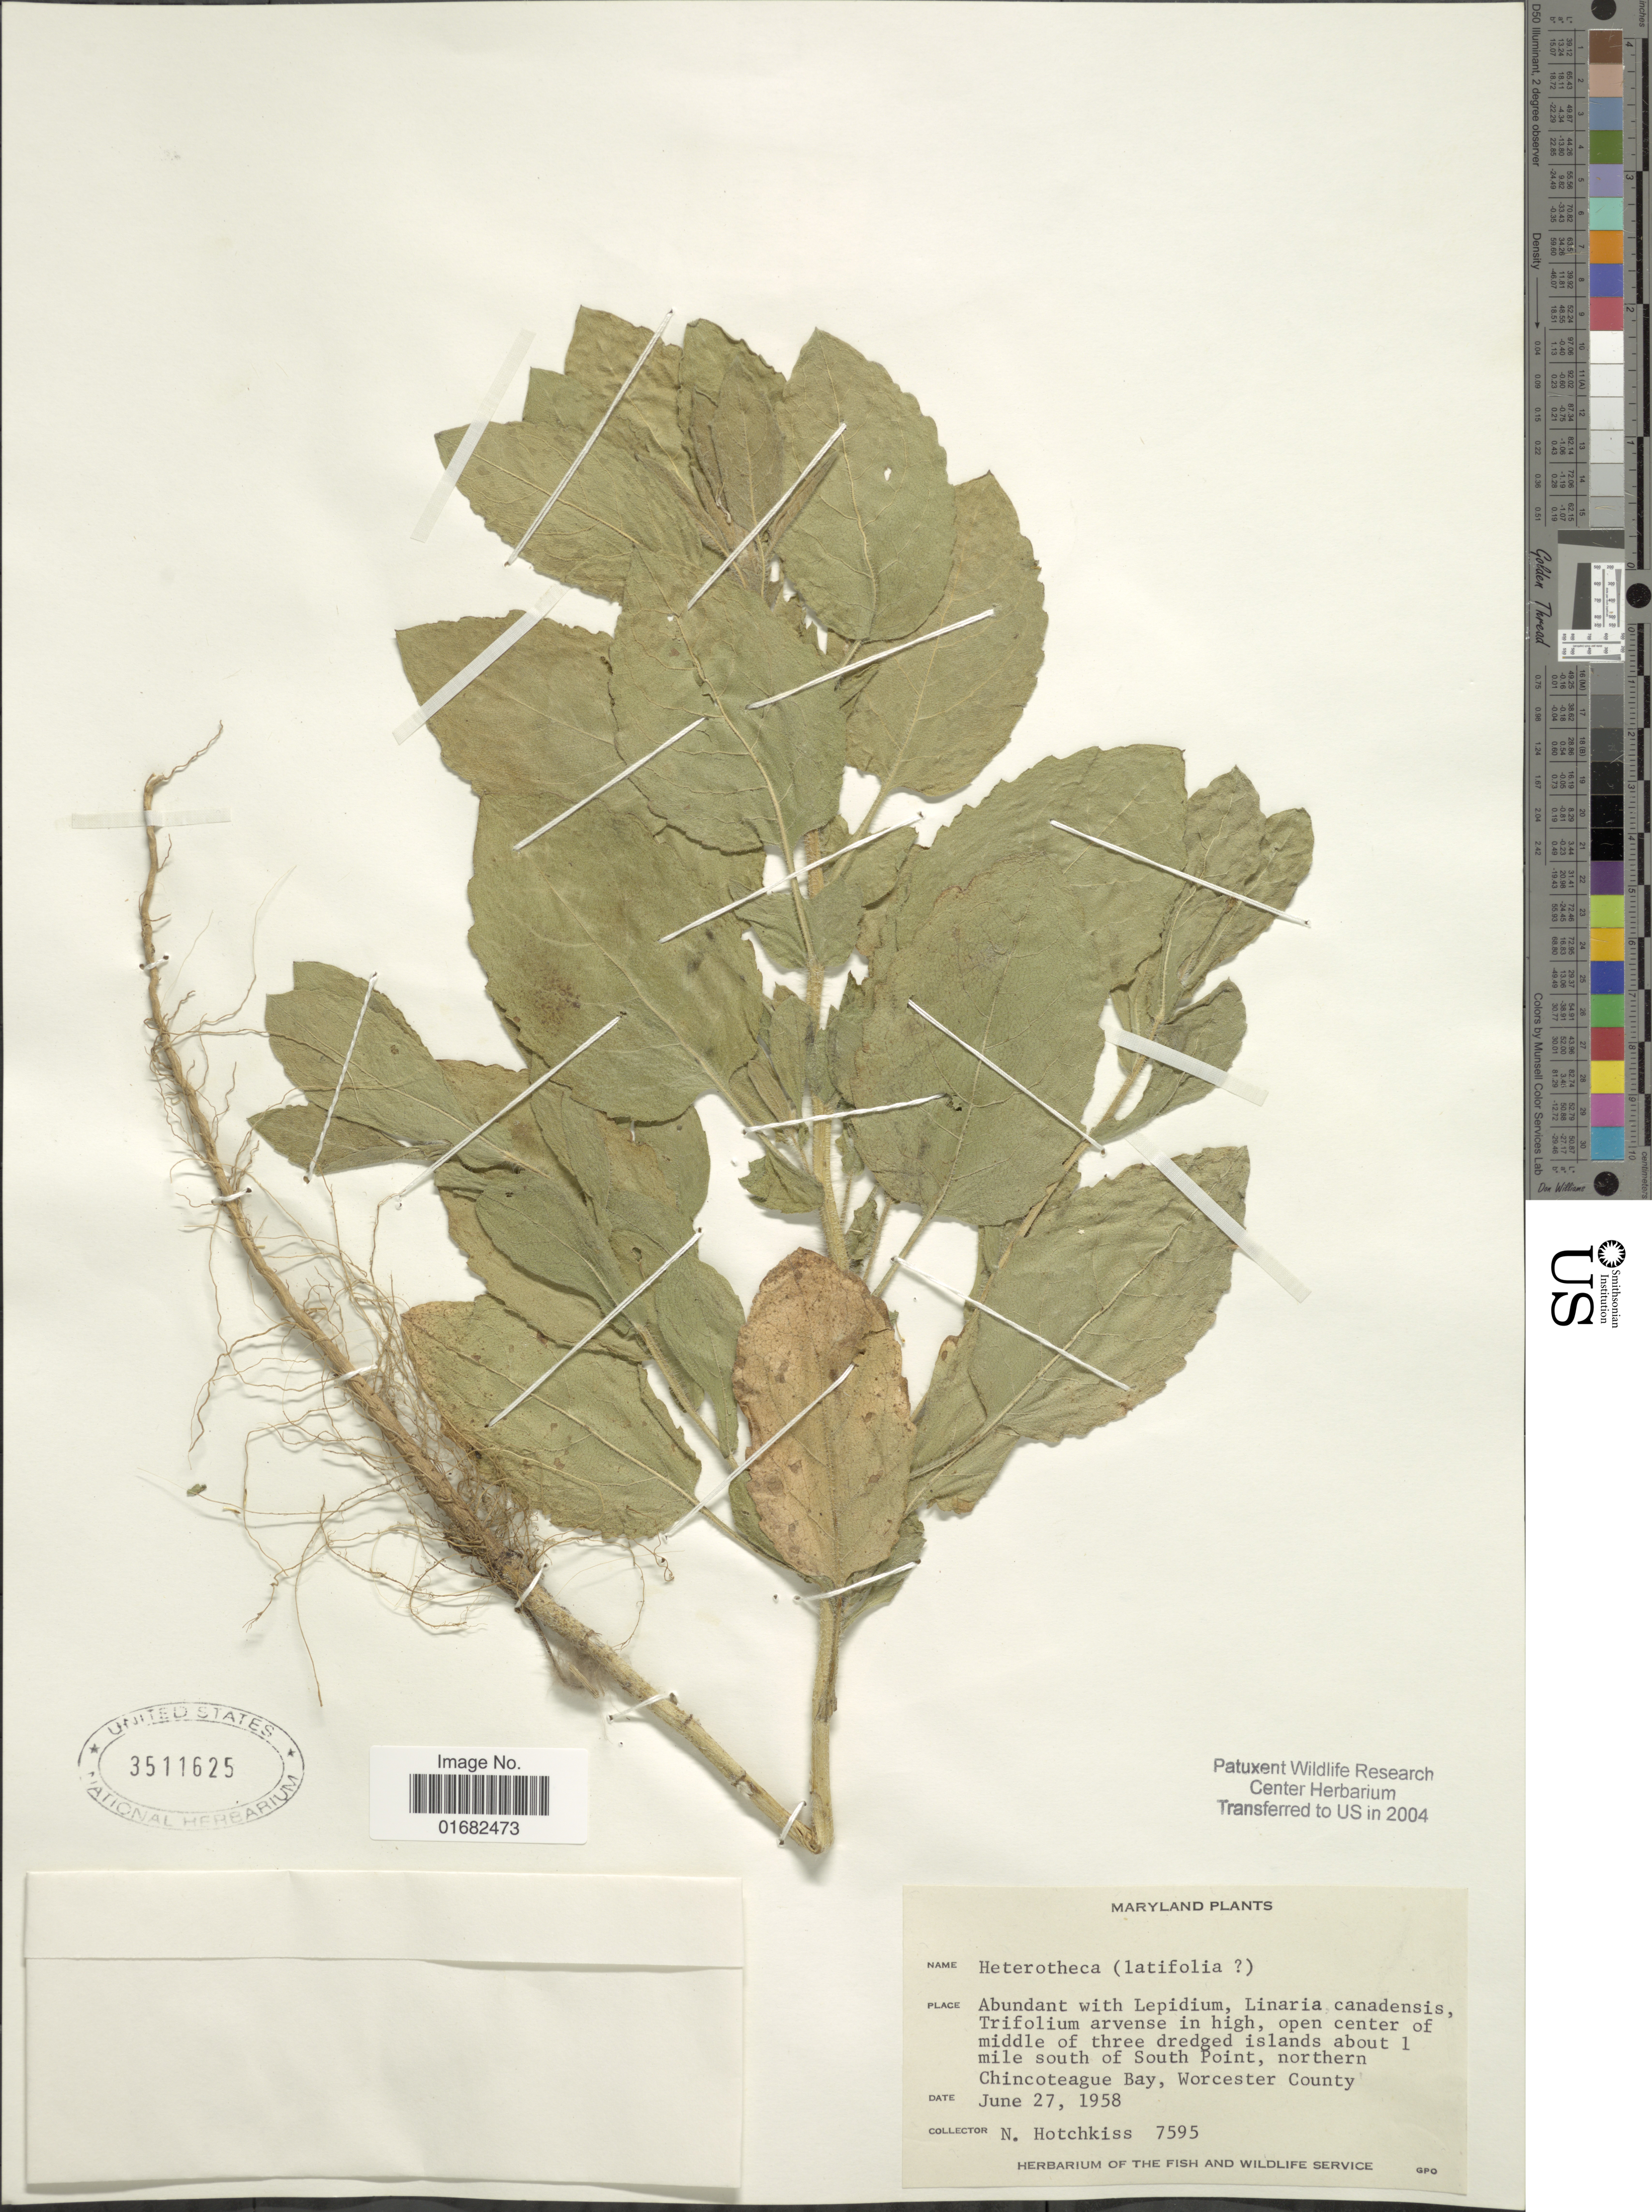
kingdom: Plantae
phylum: Tracheophyta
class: Magnoliopsida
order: Asterales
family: Asteraceae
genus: Heterotheca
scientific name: Heterotheca latifolia var. latifolia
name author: Buckley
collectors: N. Hotchkiss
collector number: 7595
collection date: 1958-06-27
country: United States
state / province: Maryland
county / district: Worcester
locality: Open center of middle of three dredged islands about 1 mile south of South Point, northern Chincoteague Bay, Worcester County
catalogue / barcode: US 3511625